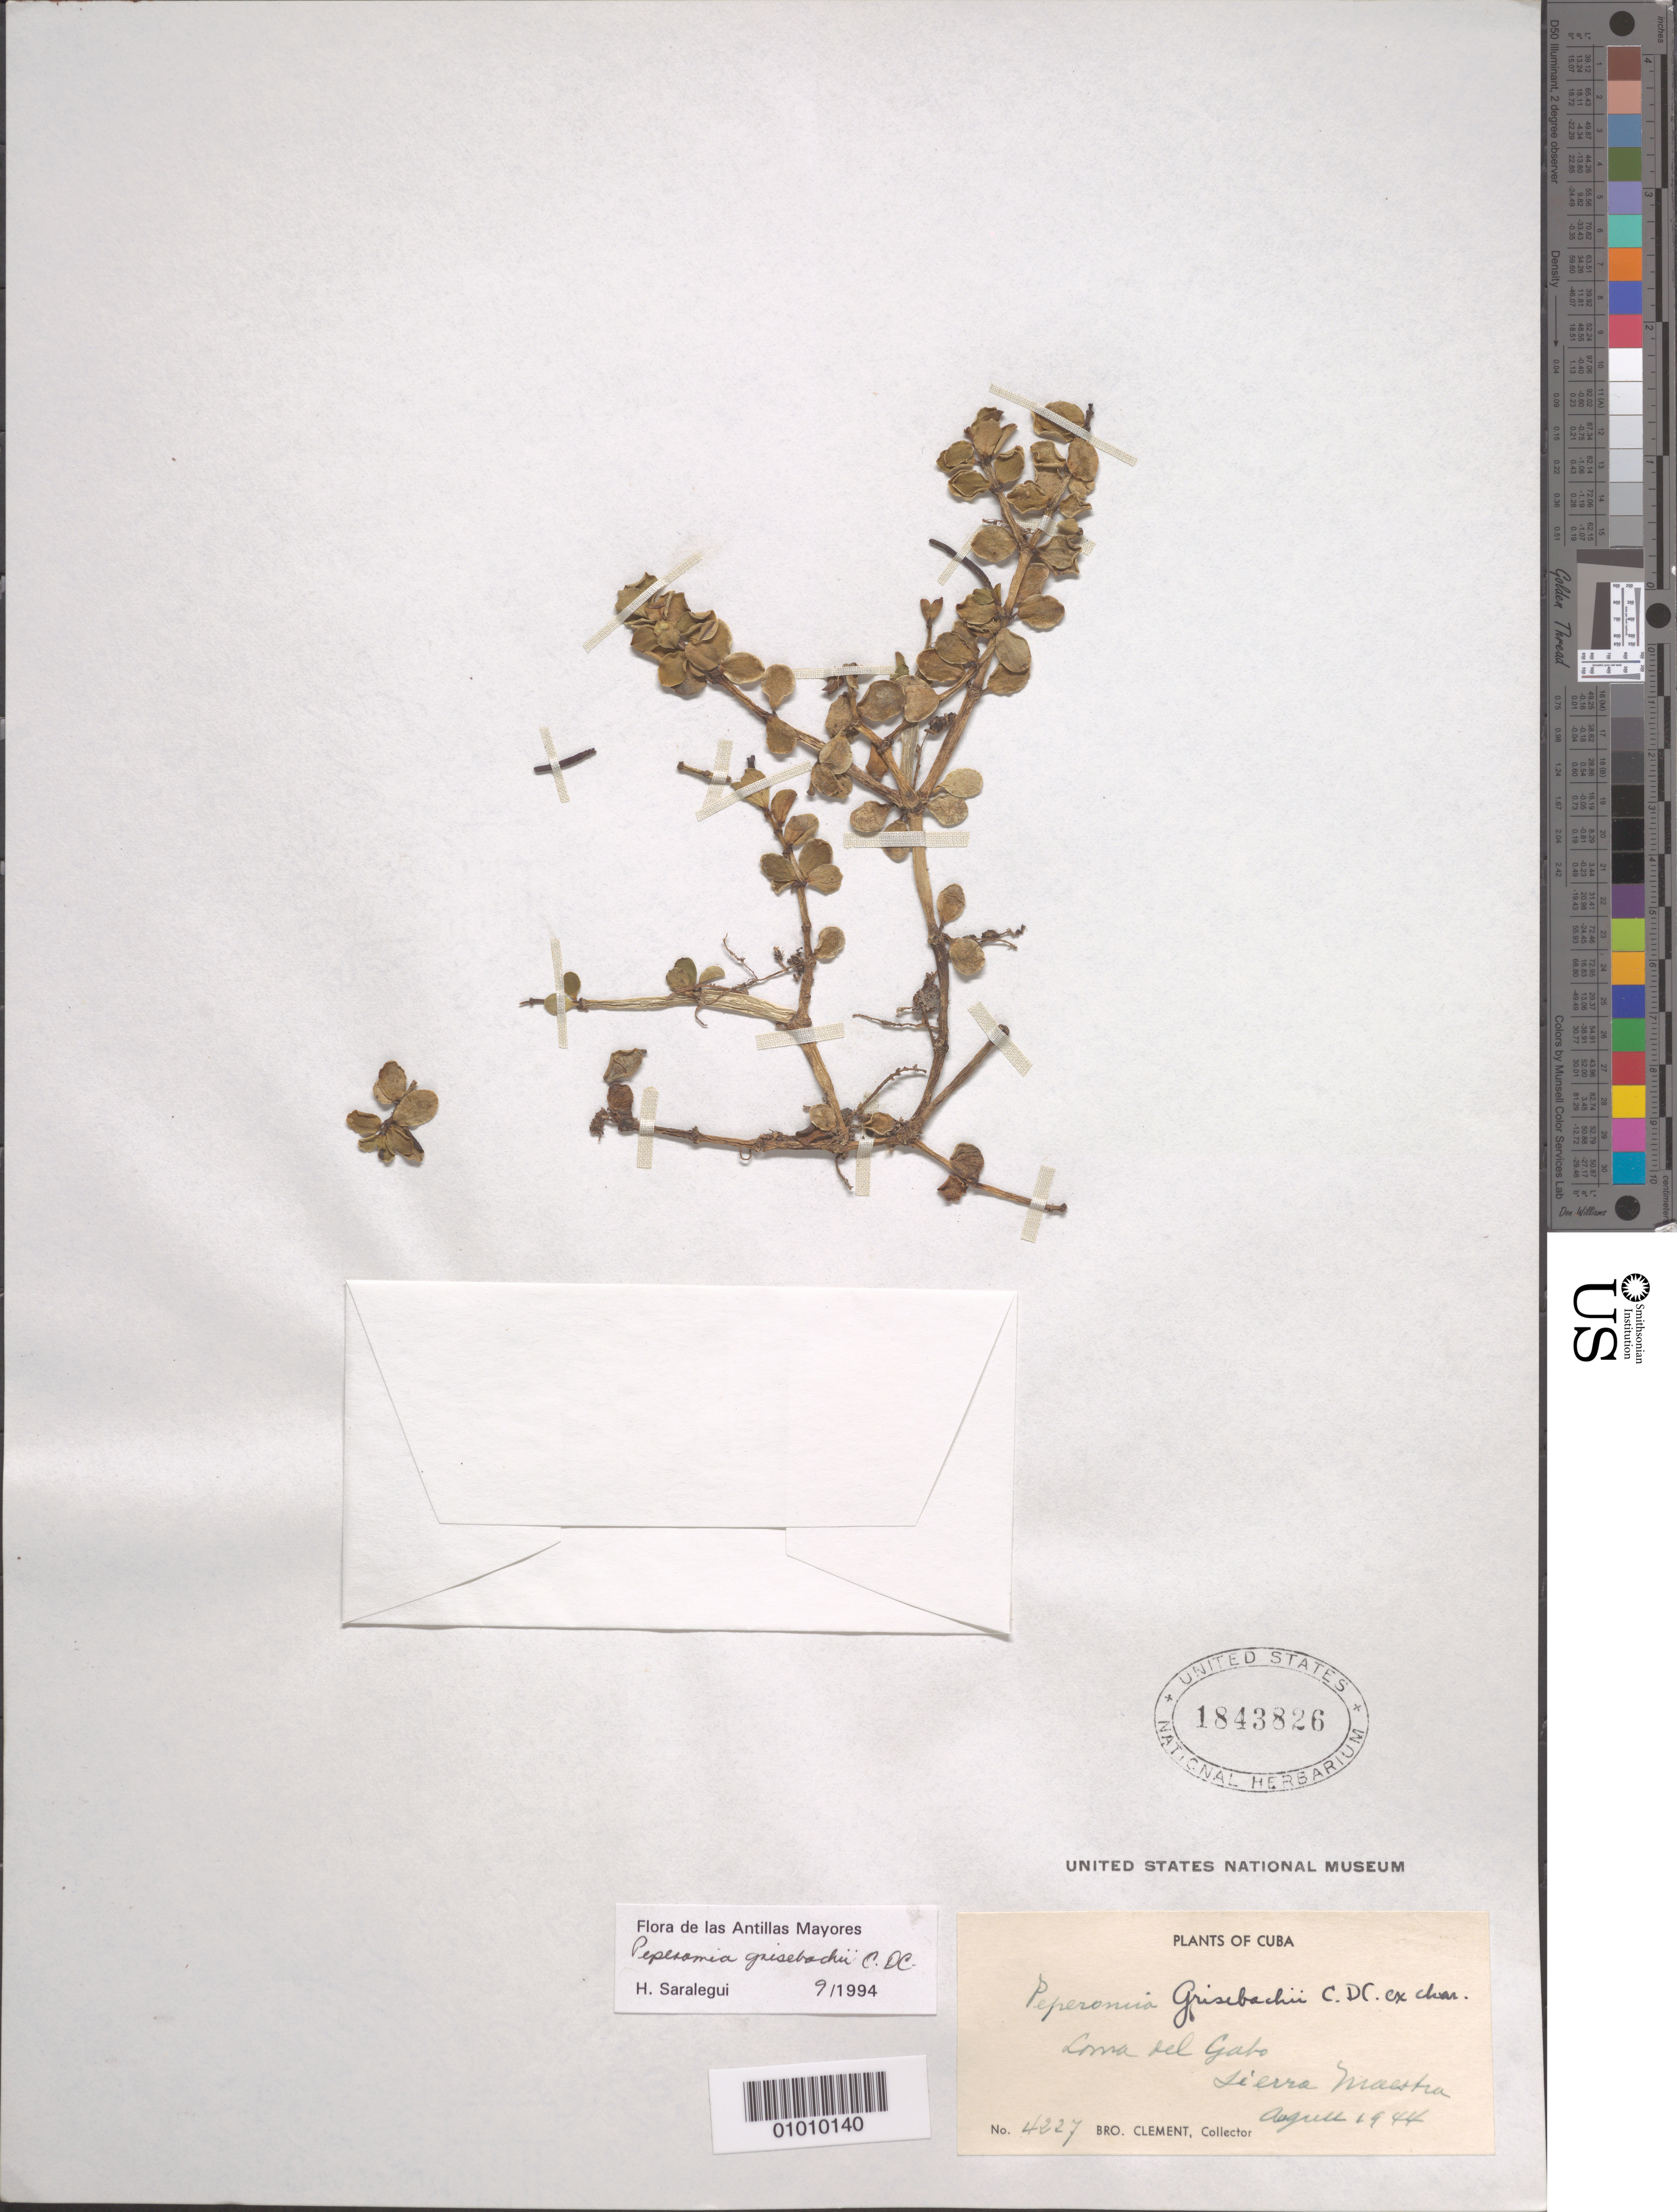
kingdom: Plantae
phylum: Tracheophyta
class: Magnoliopsida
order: Piperales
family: Piperaceae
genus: Peperomia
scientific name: Peperomia grisebachii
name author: C. DC.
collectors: B. Clement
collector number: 4227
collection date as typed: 19 Aug 1944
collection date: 1944-08-19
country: Cuba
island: Cuba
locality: Loma del Gato Sierra Maestra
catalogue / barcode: US 1843826